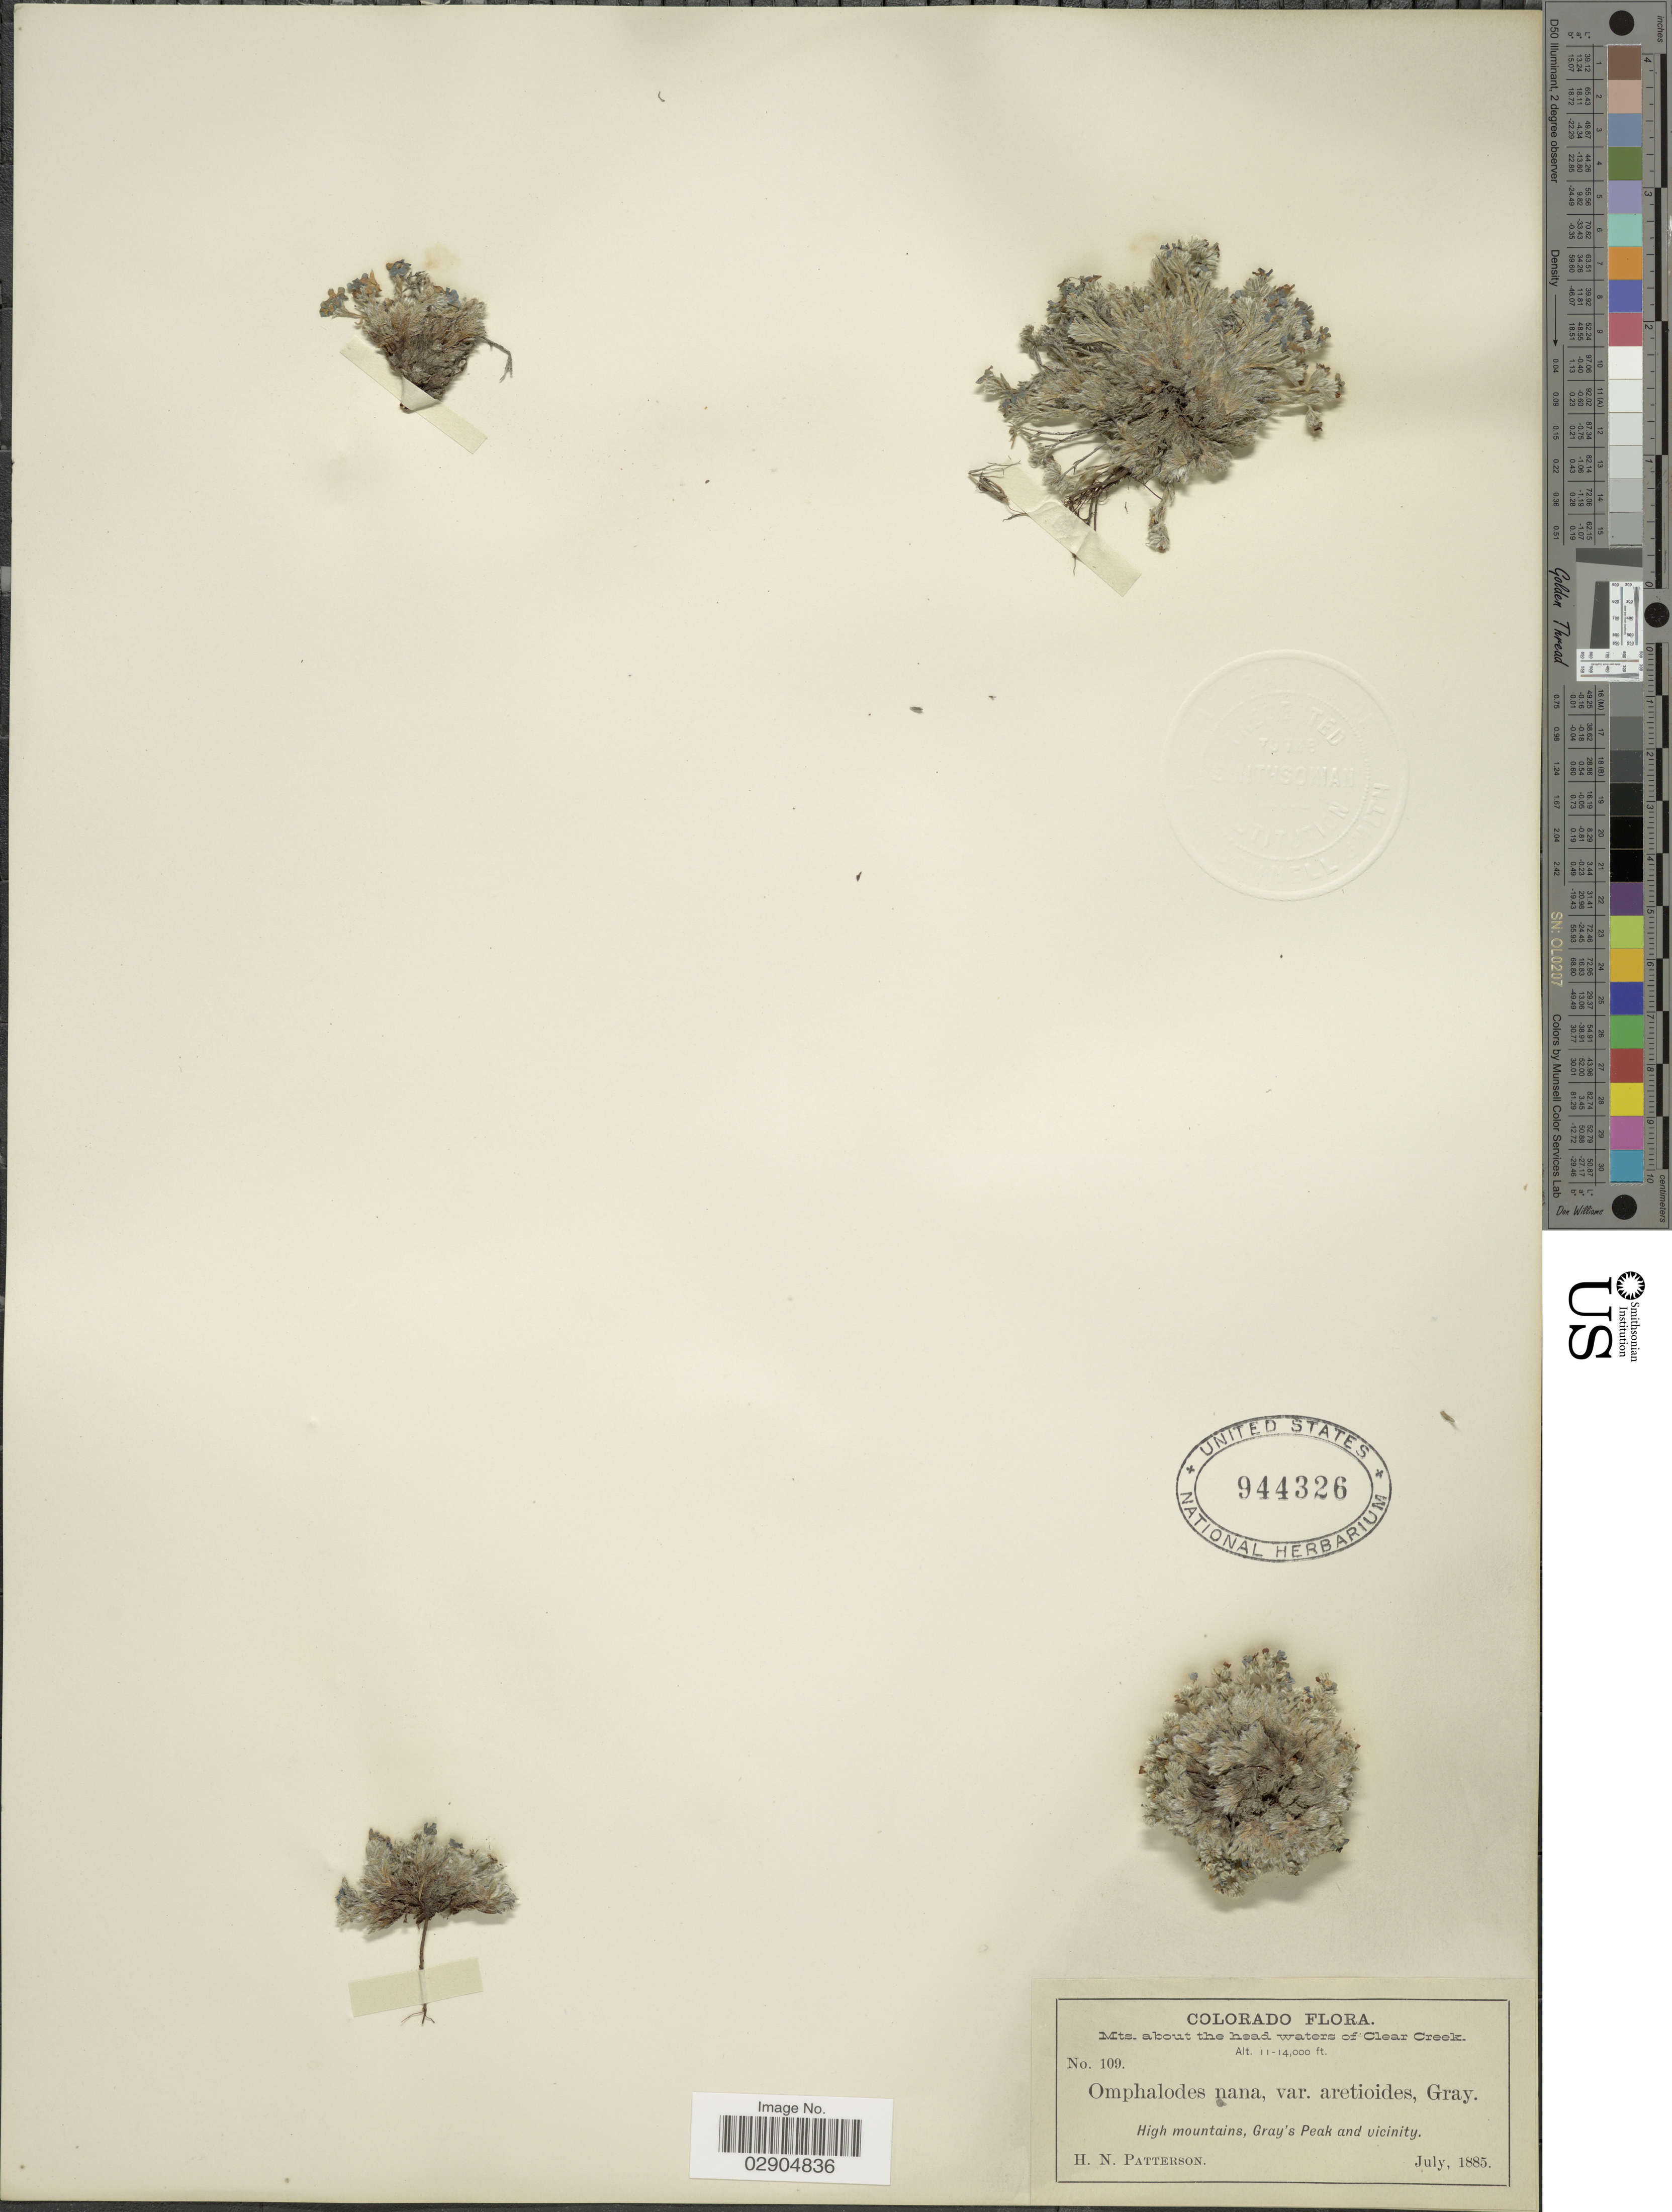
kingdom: Plantae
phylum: Tracheophyta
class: Magnoliopsida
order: Boraginales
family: Boraginaceae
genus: Eritrichium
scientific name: Eritrichium elongatum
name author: (Rydb.) W. Wight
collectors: H. N. Patterson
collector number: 109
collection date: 1885-07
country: United States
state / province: Colorado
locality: Mts. about the head waters of Clear Creek, High mountains, Gray's Peak and vicinity.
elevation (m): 3353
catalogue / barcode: US 944326